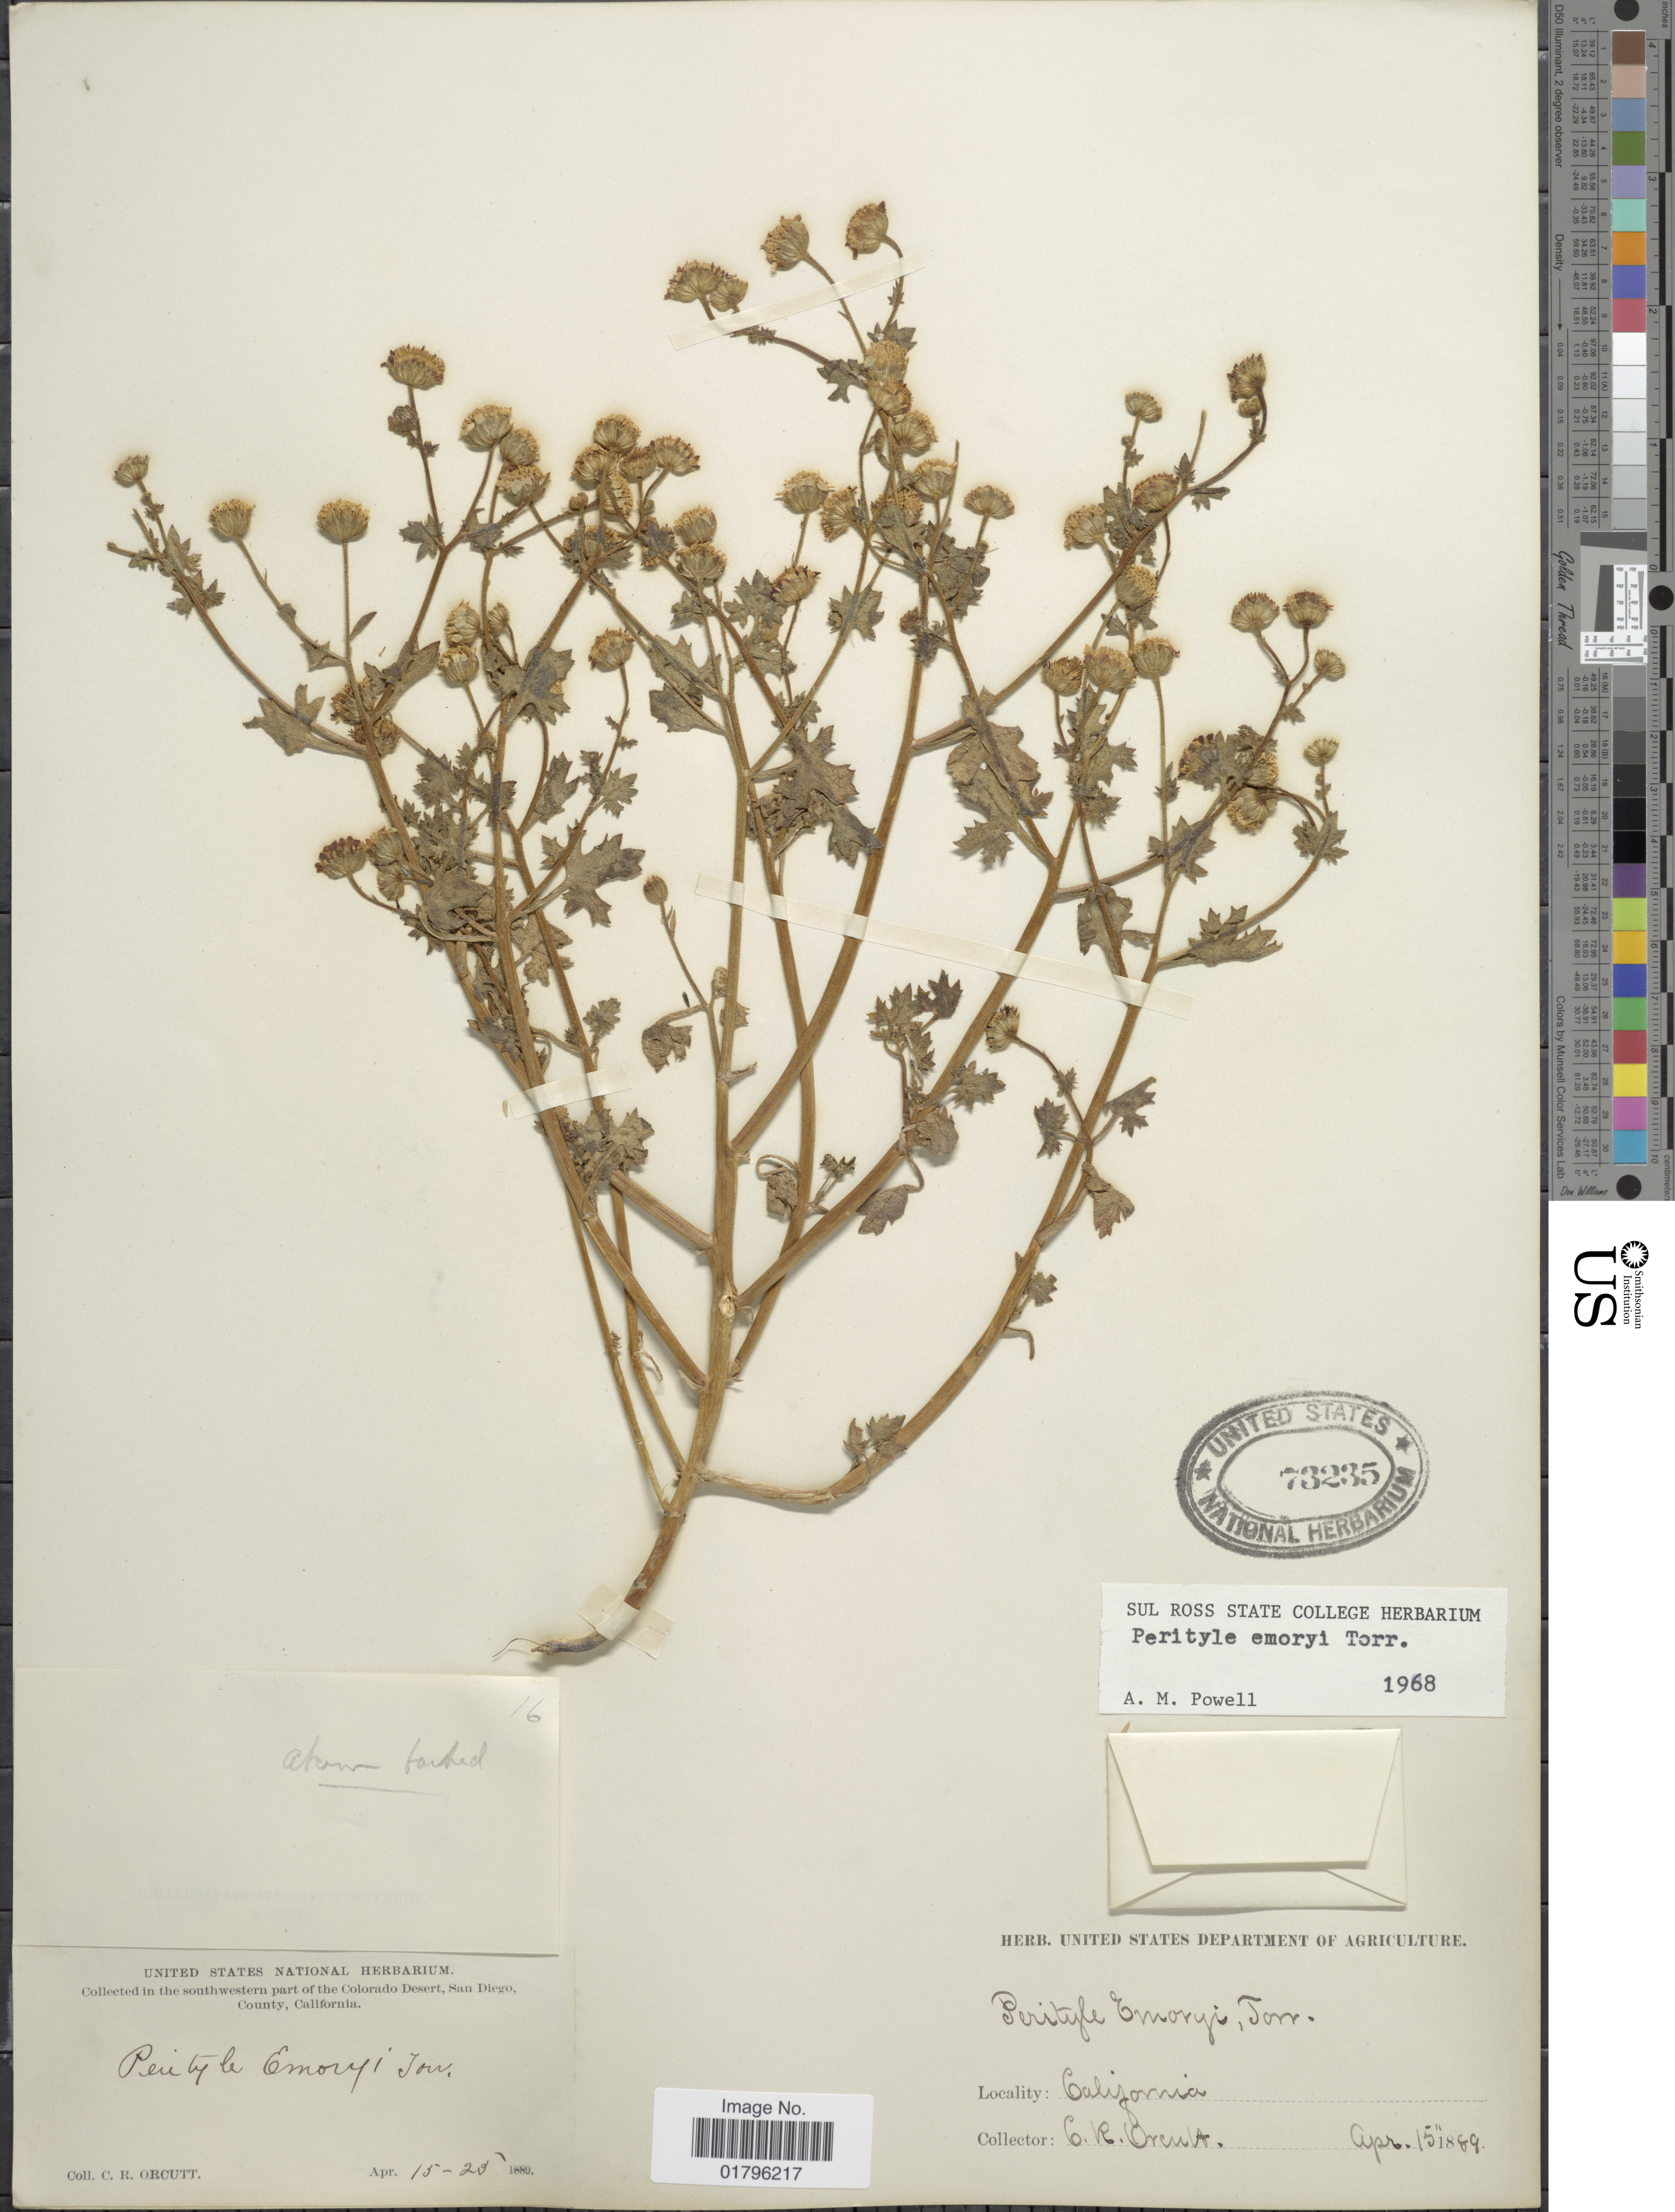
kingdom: Plantae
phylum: Tracheophyta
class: Magnoliopsida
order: Asterales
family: Asteraceae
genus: Perityle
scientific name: Perityle emoryi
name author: Torr.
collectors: C. R. Orcutt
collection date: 1889-04-15/1889-04-25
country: United States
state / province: California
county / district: San Diego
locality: Southwestern part of the Colorado Desert, San Diego, County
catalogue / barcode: US 73235